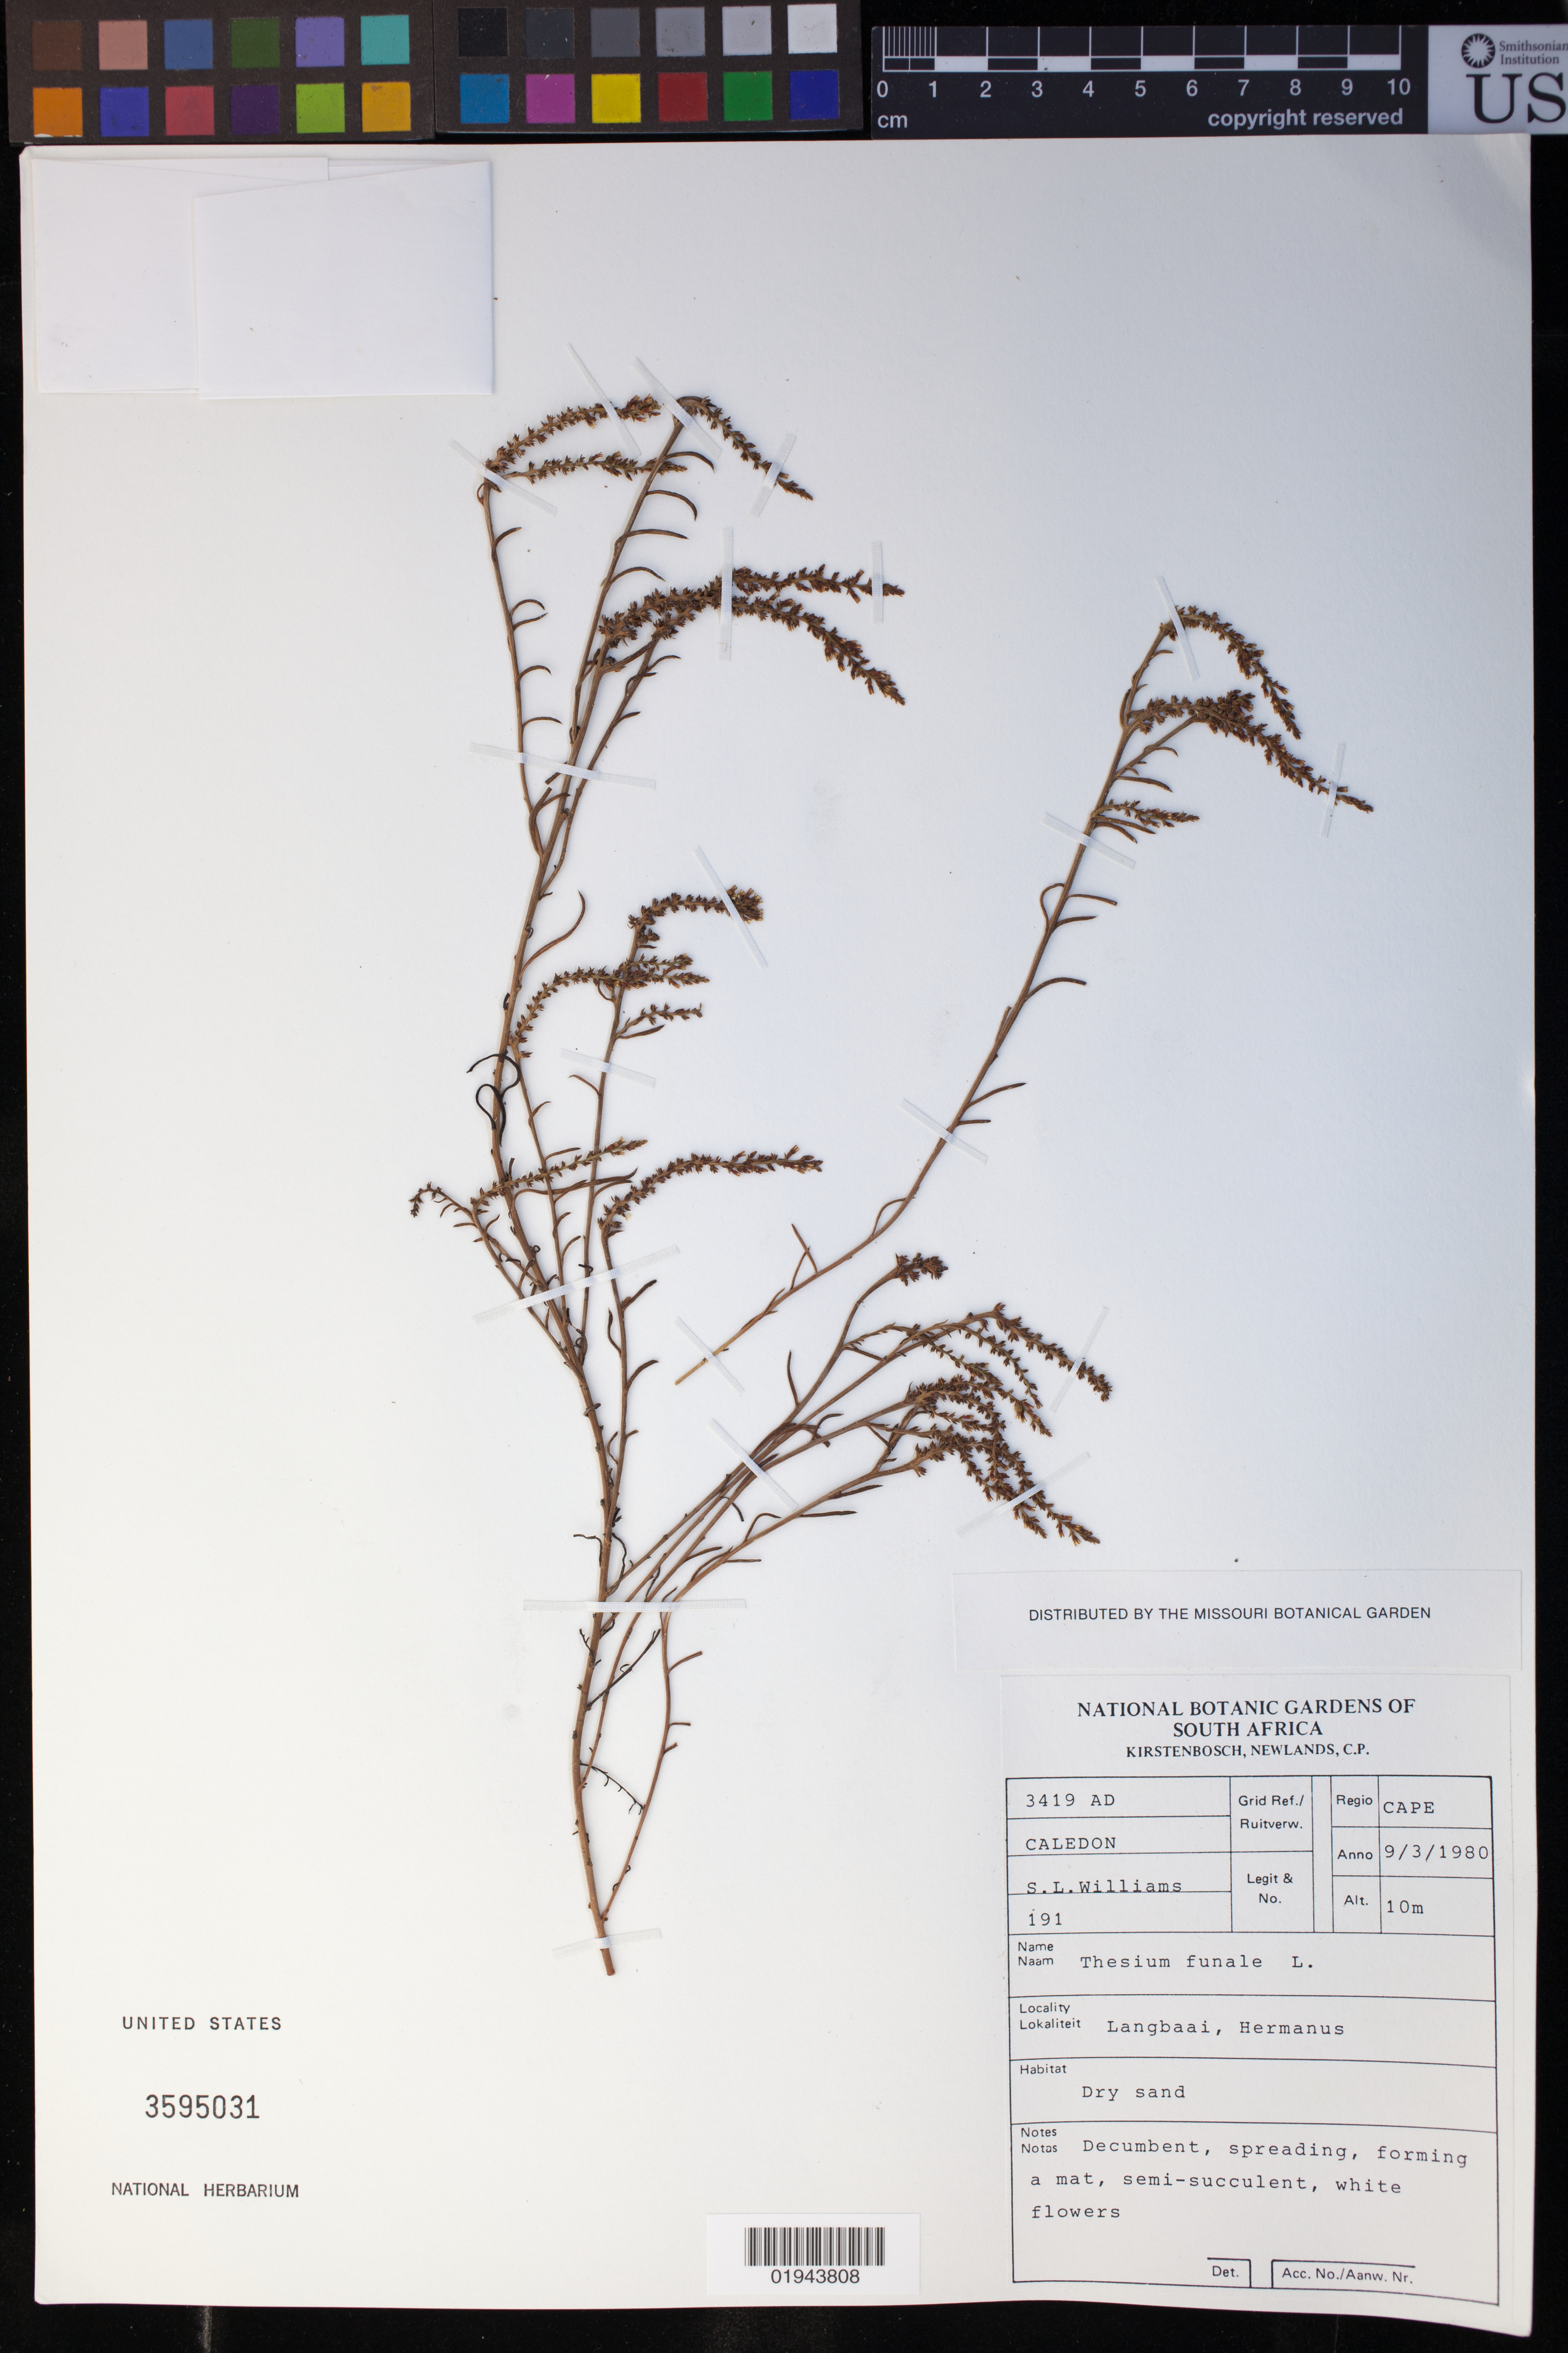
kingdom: Plantae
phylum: Tracheophyta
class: Magnoliopsida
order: Santalales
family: Thesiaceae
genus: Thesium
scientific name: Thesium funale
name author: L.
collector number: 191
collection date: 1980-03-09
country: South Africa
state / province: Western Cape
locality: Grid Ref./ Ruiverw.: 3419 AD / Caledon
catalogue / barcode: US 3595031